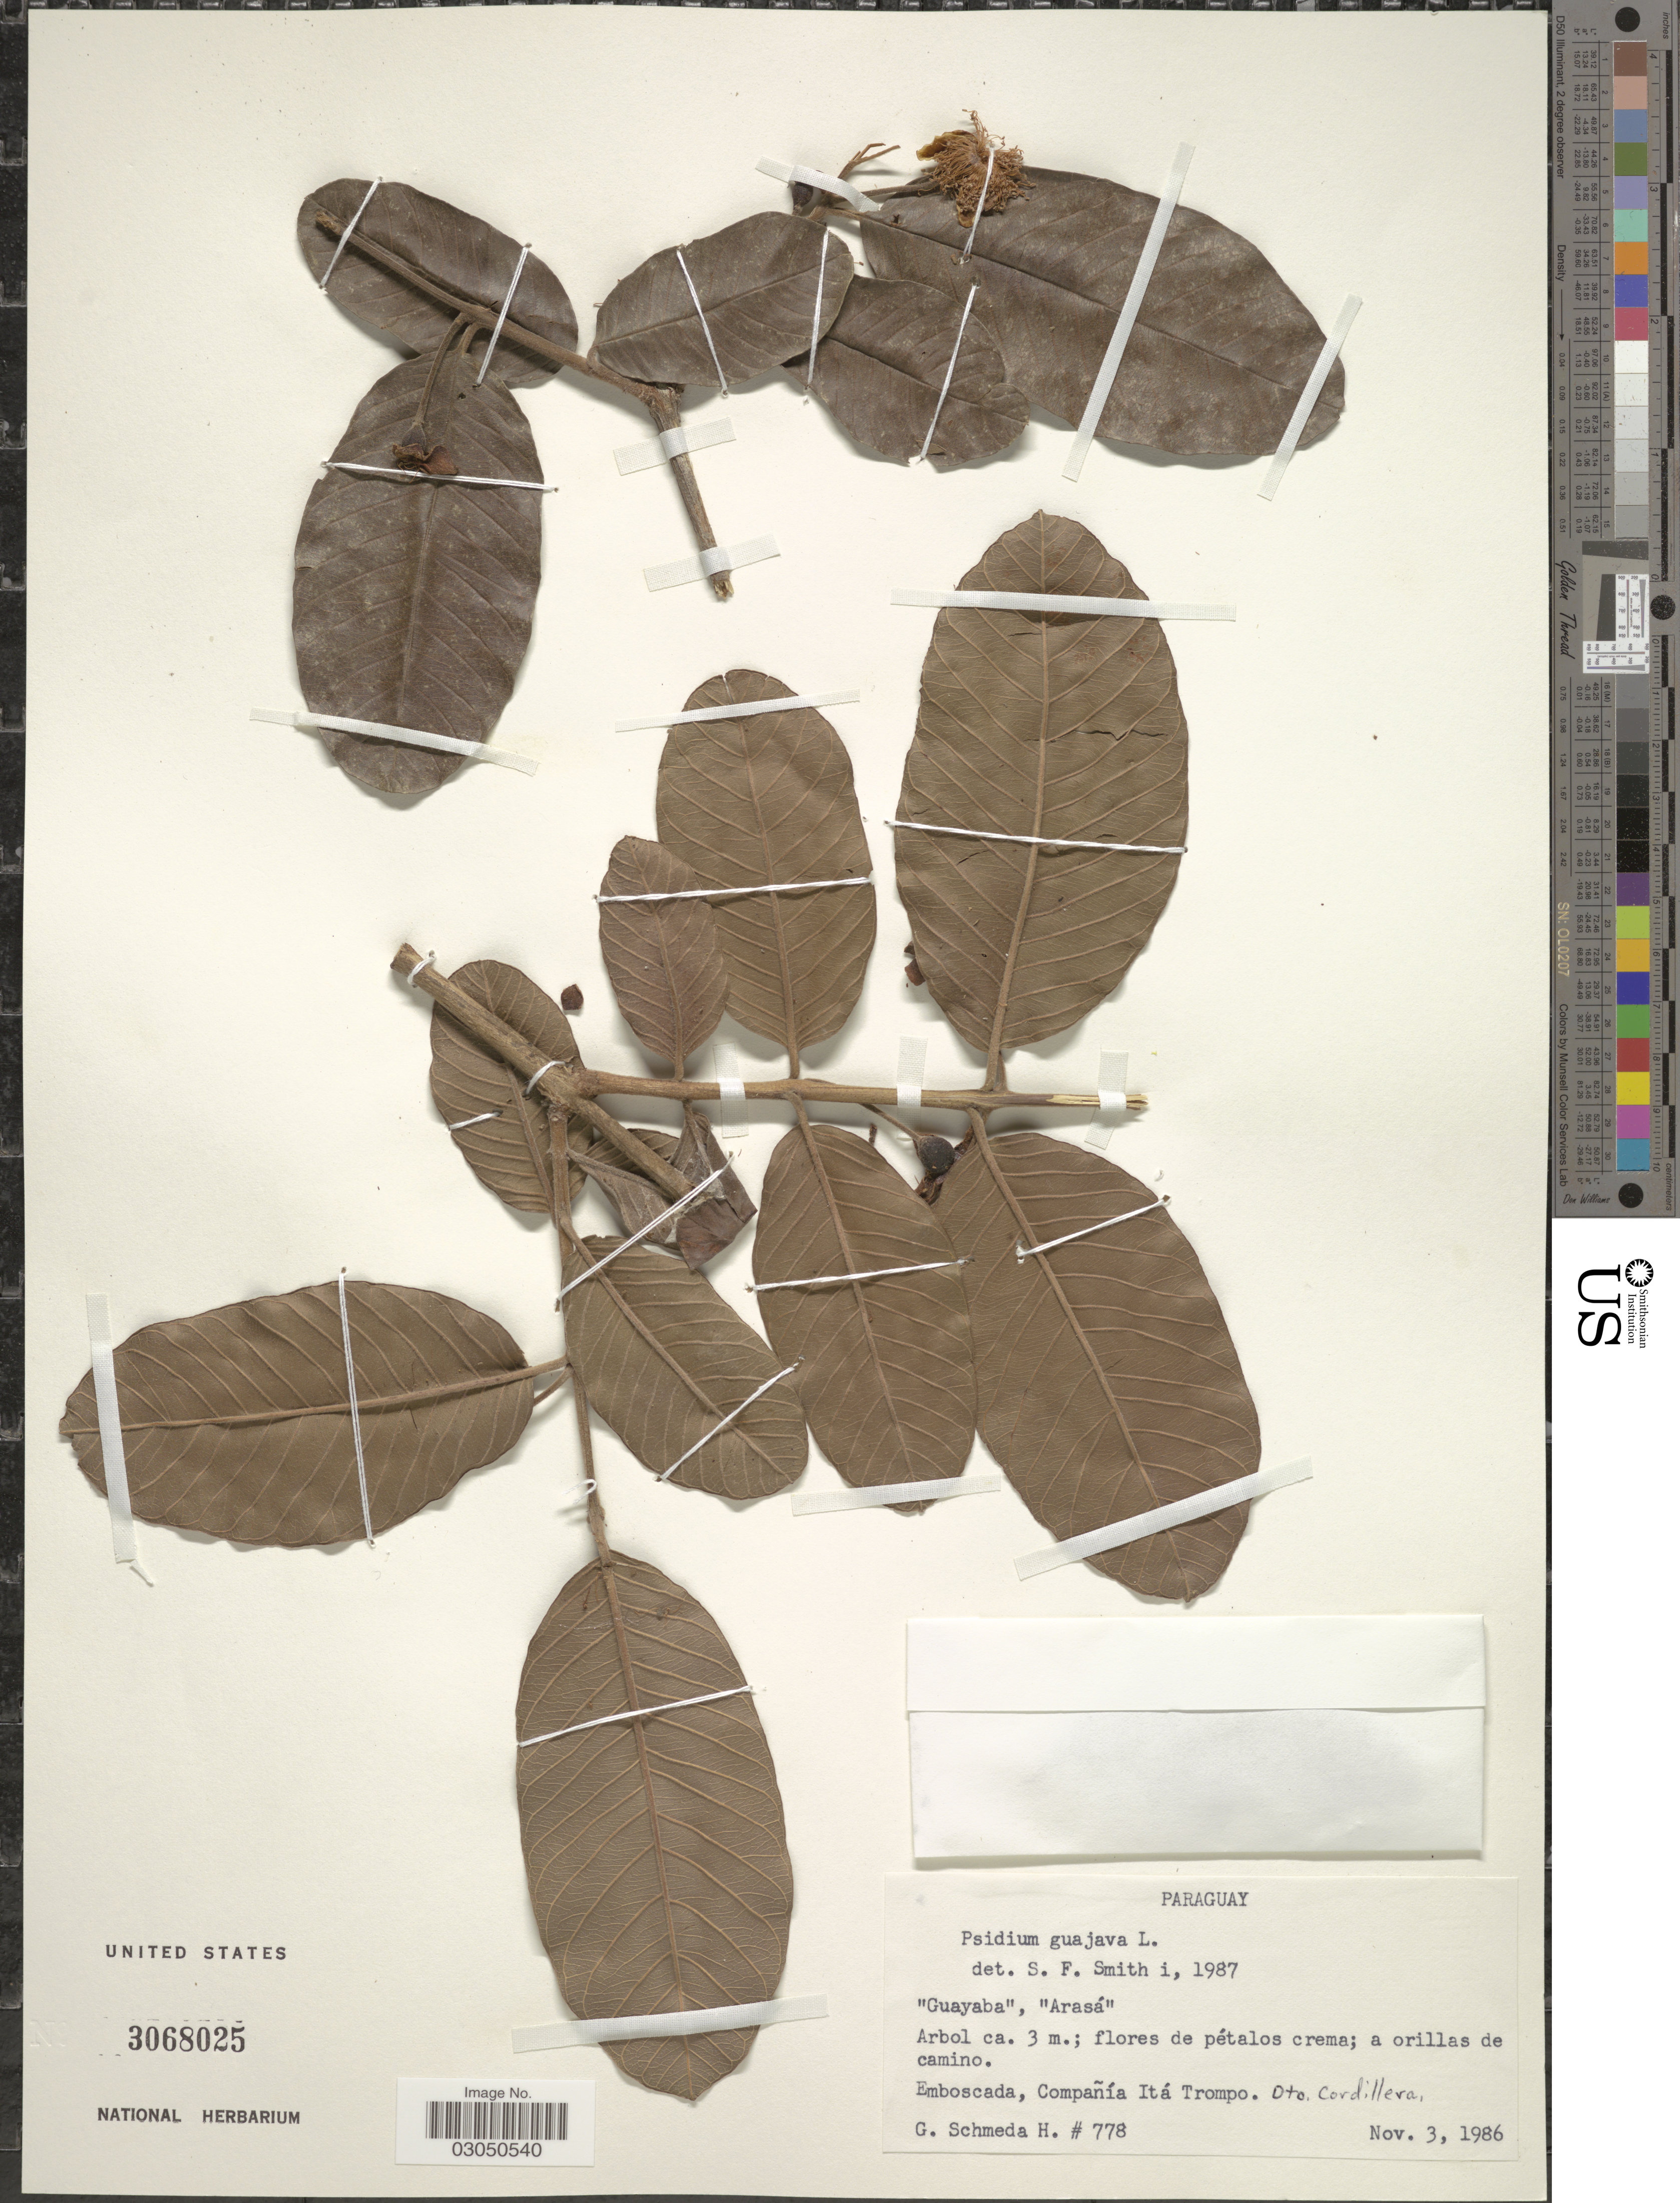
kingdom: Plantae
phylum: Tracheophyta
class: Magnoliopsida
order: Myrtales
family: Myrtaceae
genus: Psidium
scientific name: Psidium guajava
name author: L.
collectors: G. Schmeda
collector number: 778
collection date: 1986-11-03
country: Paraguay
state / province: Cordillera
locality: Emboscada, Compañía Itá Trompo. Dto. Cordillera.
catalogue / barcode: US 3068025